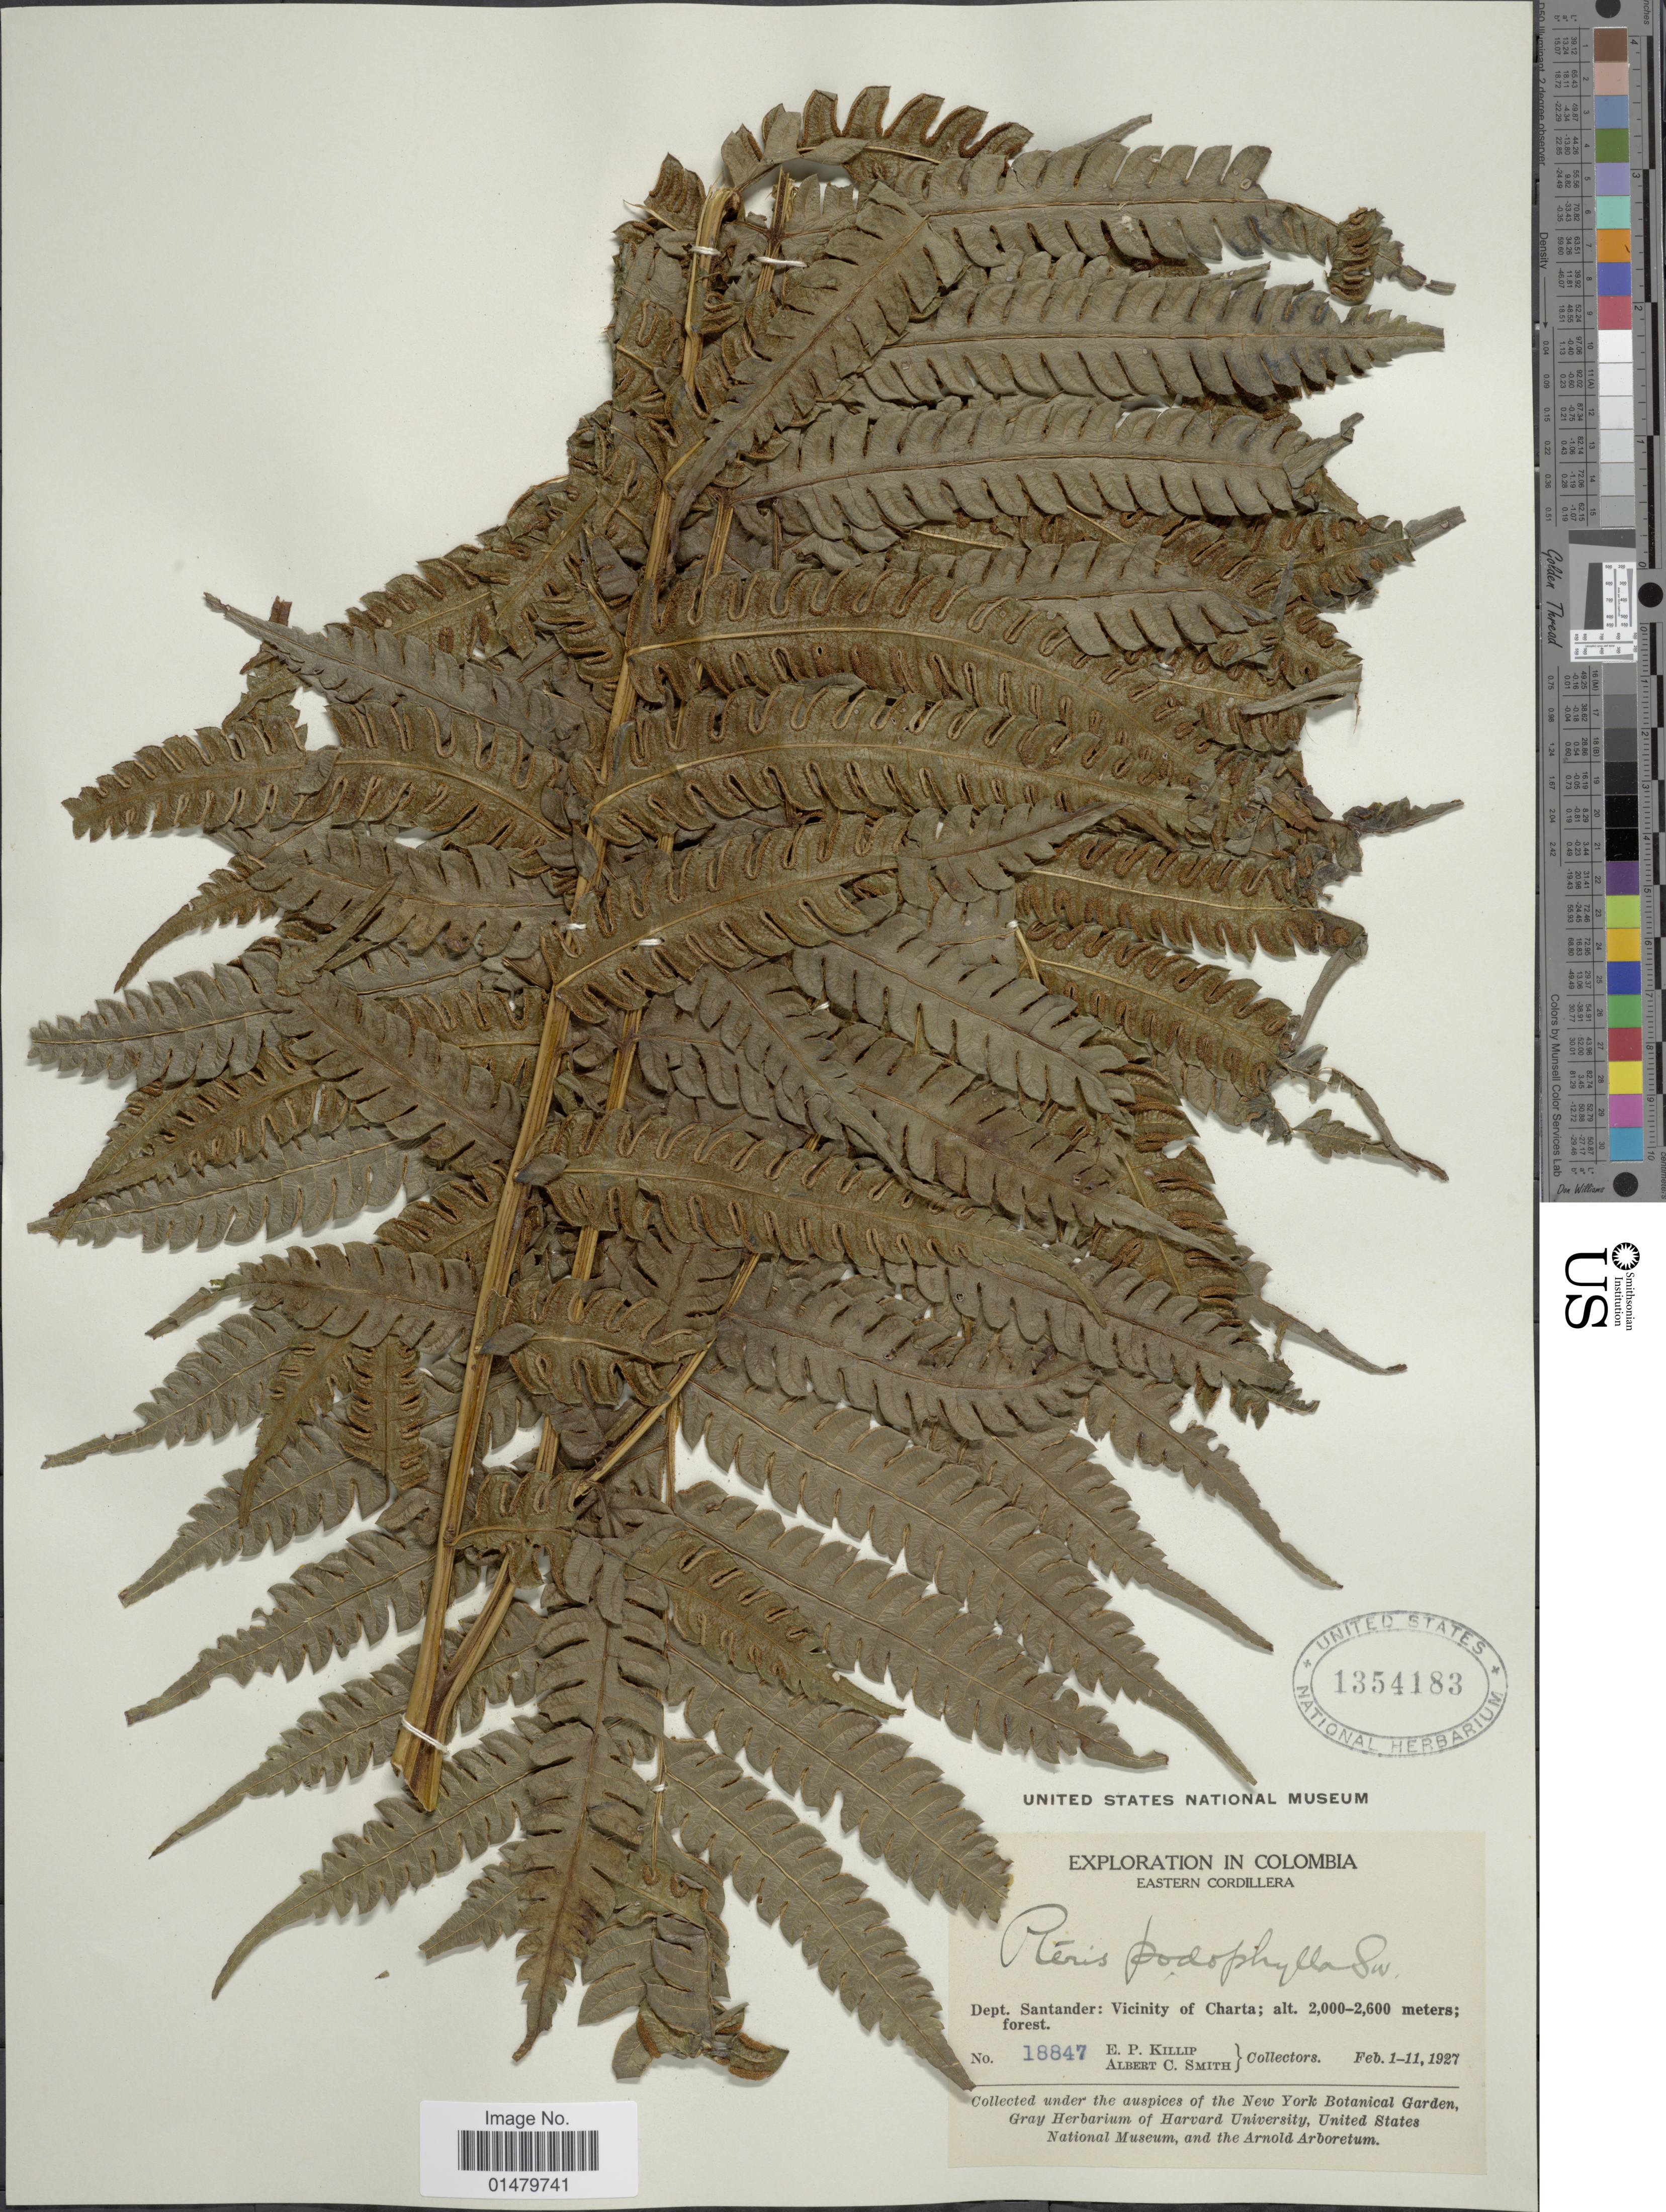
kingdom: Plantae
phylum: Tracheophyta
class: Polypodiopsida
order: Polypodiales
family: Pteridaceae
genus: Pteris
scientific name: Pteris podophylla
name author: Sw.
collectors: E. P. Killip & A. C. Smith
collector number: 18847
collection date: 1927-02-01/1927-02-11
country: Colombia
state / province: Santander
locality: Dept. Santander: Vicinity of Charta.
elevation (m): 2000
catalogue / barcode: US 1354183